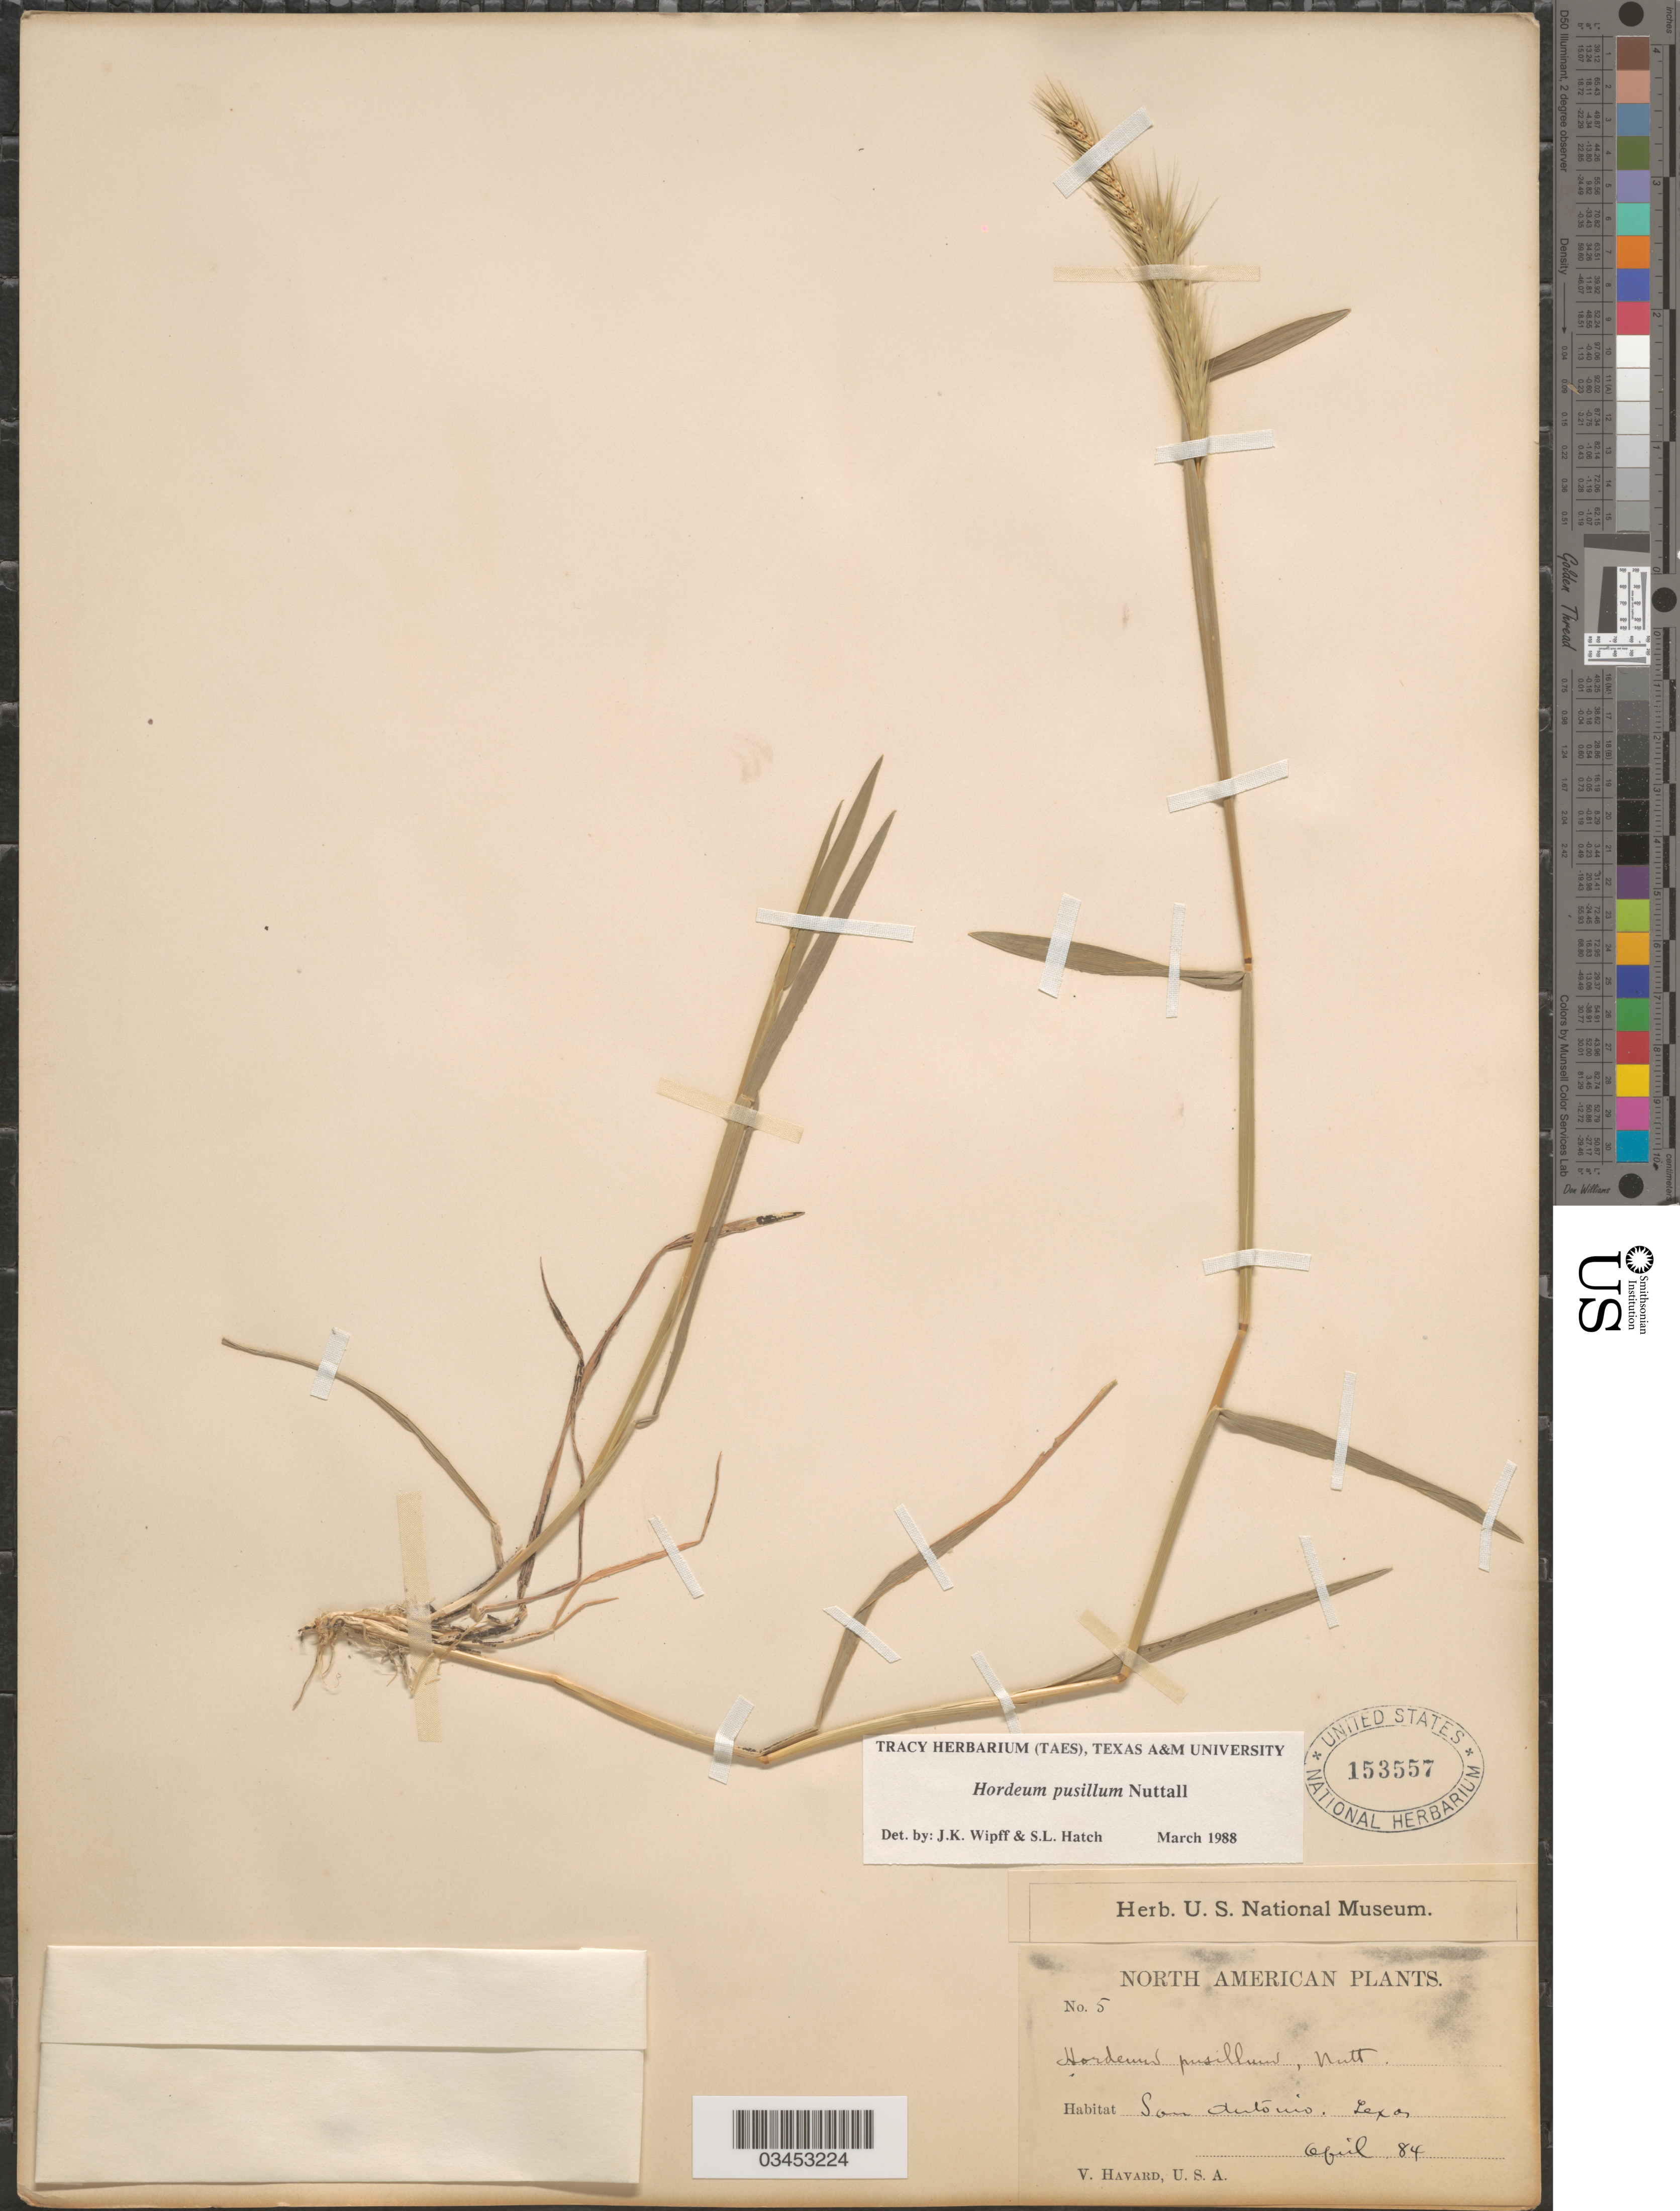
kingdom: Plantae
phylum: Tracheophyta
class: Liliopsida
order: Poales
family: Poaceae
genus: Hordeum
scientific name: Hordeum pusillum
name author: Nutt.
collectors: V. Havard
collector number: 5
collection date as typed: Transcribed d/m/y: /4/84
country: United States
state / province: Texas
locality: San Antonio.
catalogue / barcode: US 153557